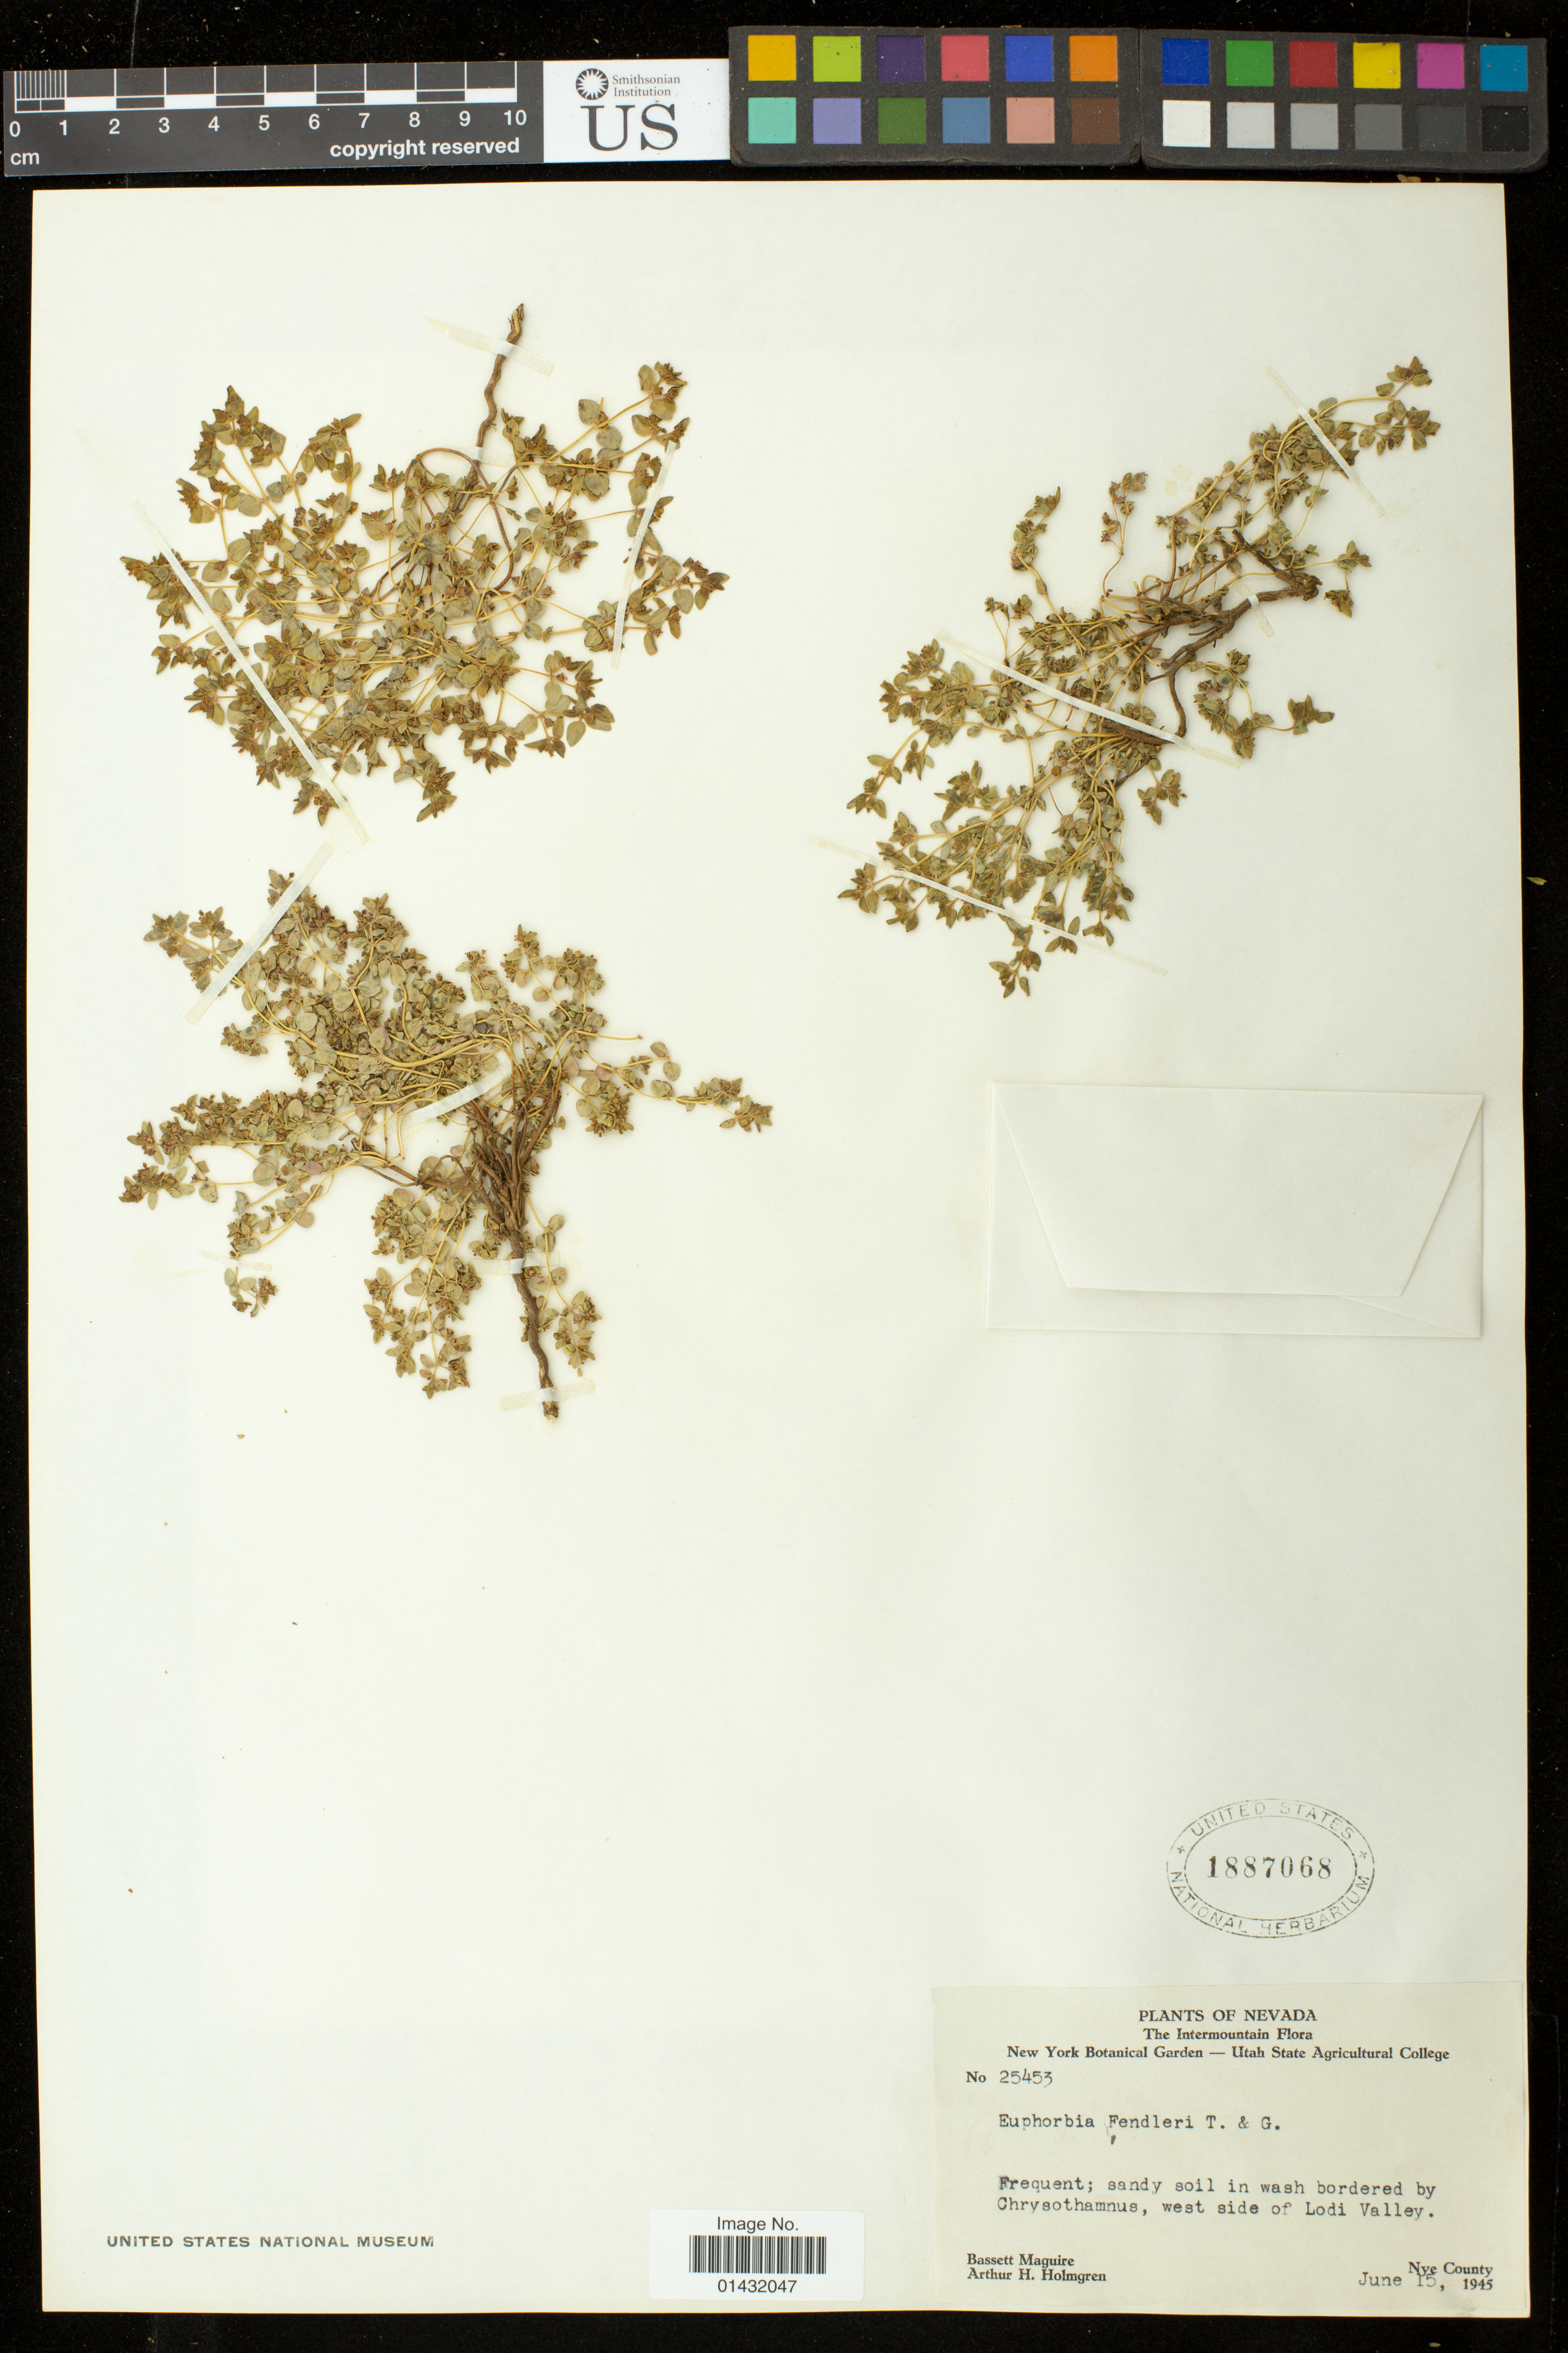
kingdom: Plantae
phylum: Tracheophyta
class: Magnoliopsida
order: Malpighiales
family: Euphorbiaceae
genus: Euphorbia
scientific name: Euphorbia fendleri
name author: Torr. & A. Gray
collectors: B. Maguire & A. H. Holmgren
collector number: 25453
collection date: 1945-06-15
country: United States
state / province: Nevada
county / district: Nye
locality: West side of Lodi Valley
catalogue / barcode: US 1887068